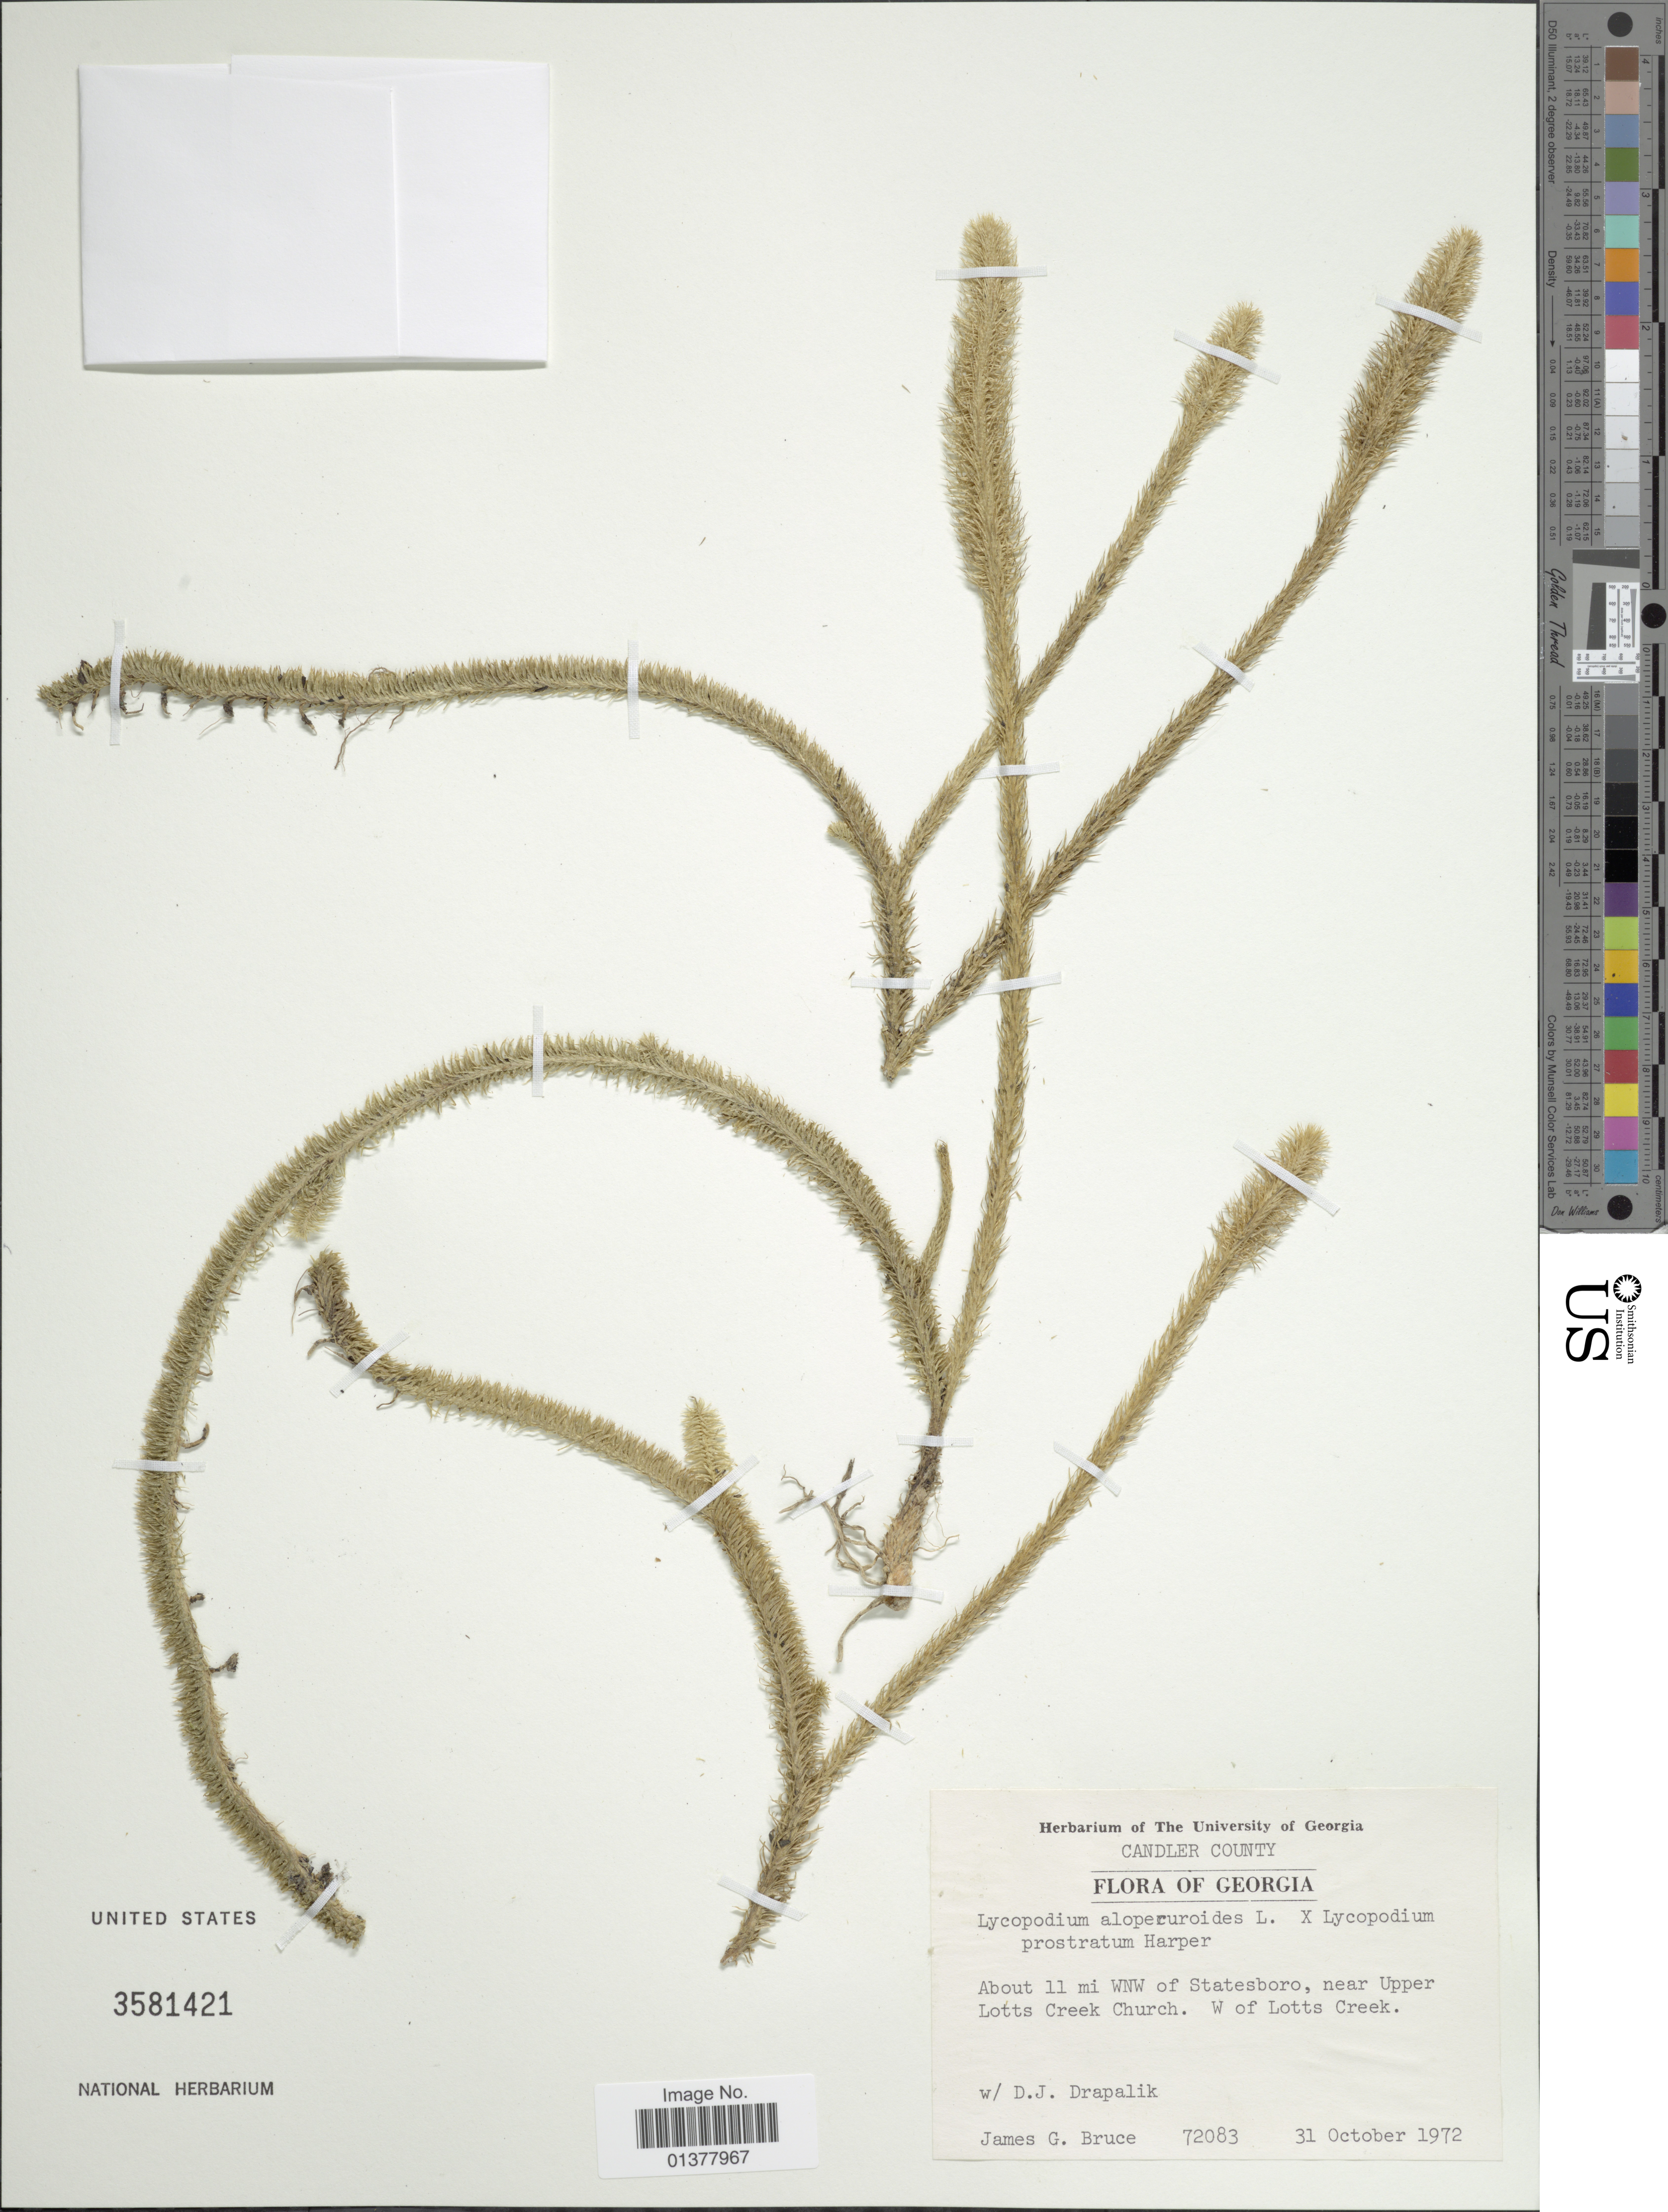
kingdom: Plantae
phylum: Tracheophyta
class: Lycopodiopsida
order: Lycopodiales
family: Lycopodiaceae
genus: Lycopodiella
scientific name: Lycopodiella alopecuroides x L. prostrata (R.M. Harper) Cranfill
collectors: J. Bruce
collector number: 72083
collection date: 1972-10-31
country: United States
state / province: Georgia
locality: Candler County, About 11mi WNW of Statesboro, near Upper Lotts Creek Church, W of Lotts Creek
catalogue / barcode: US 3581421